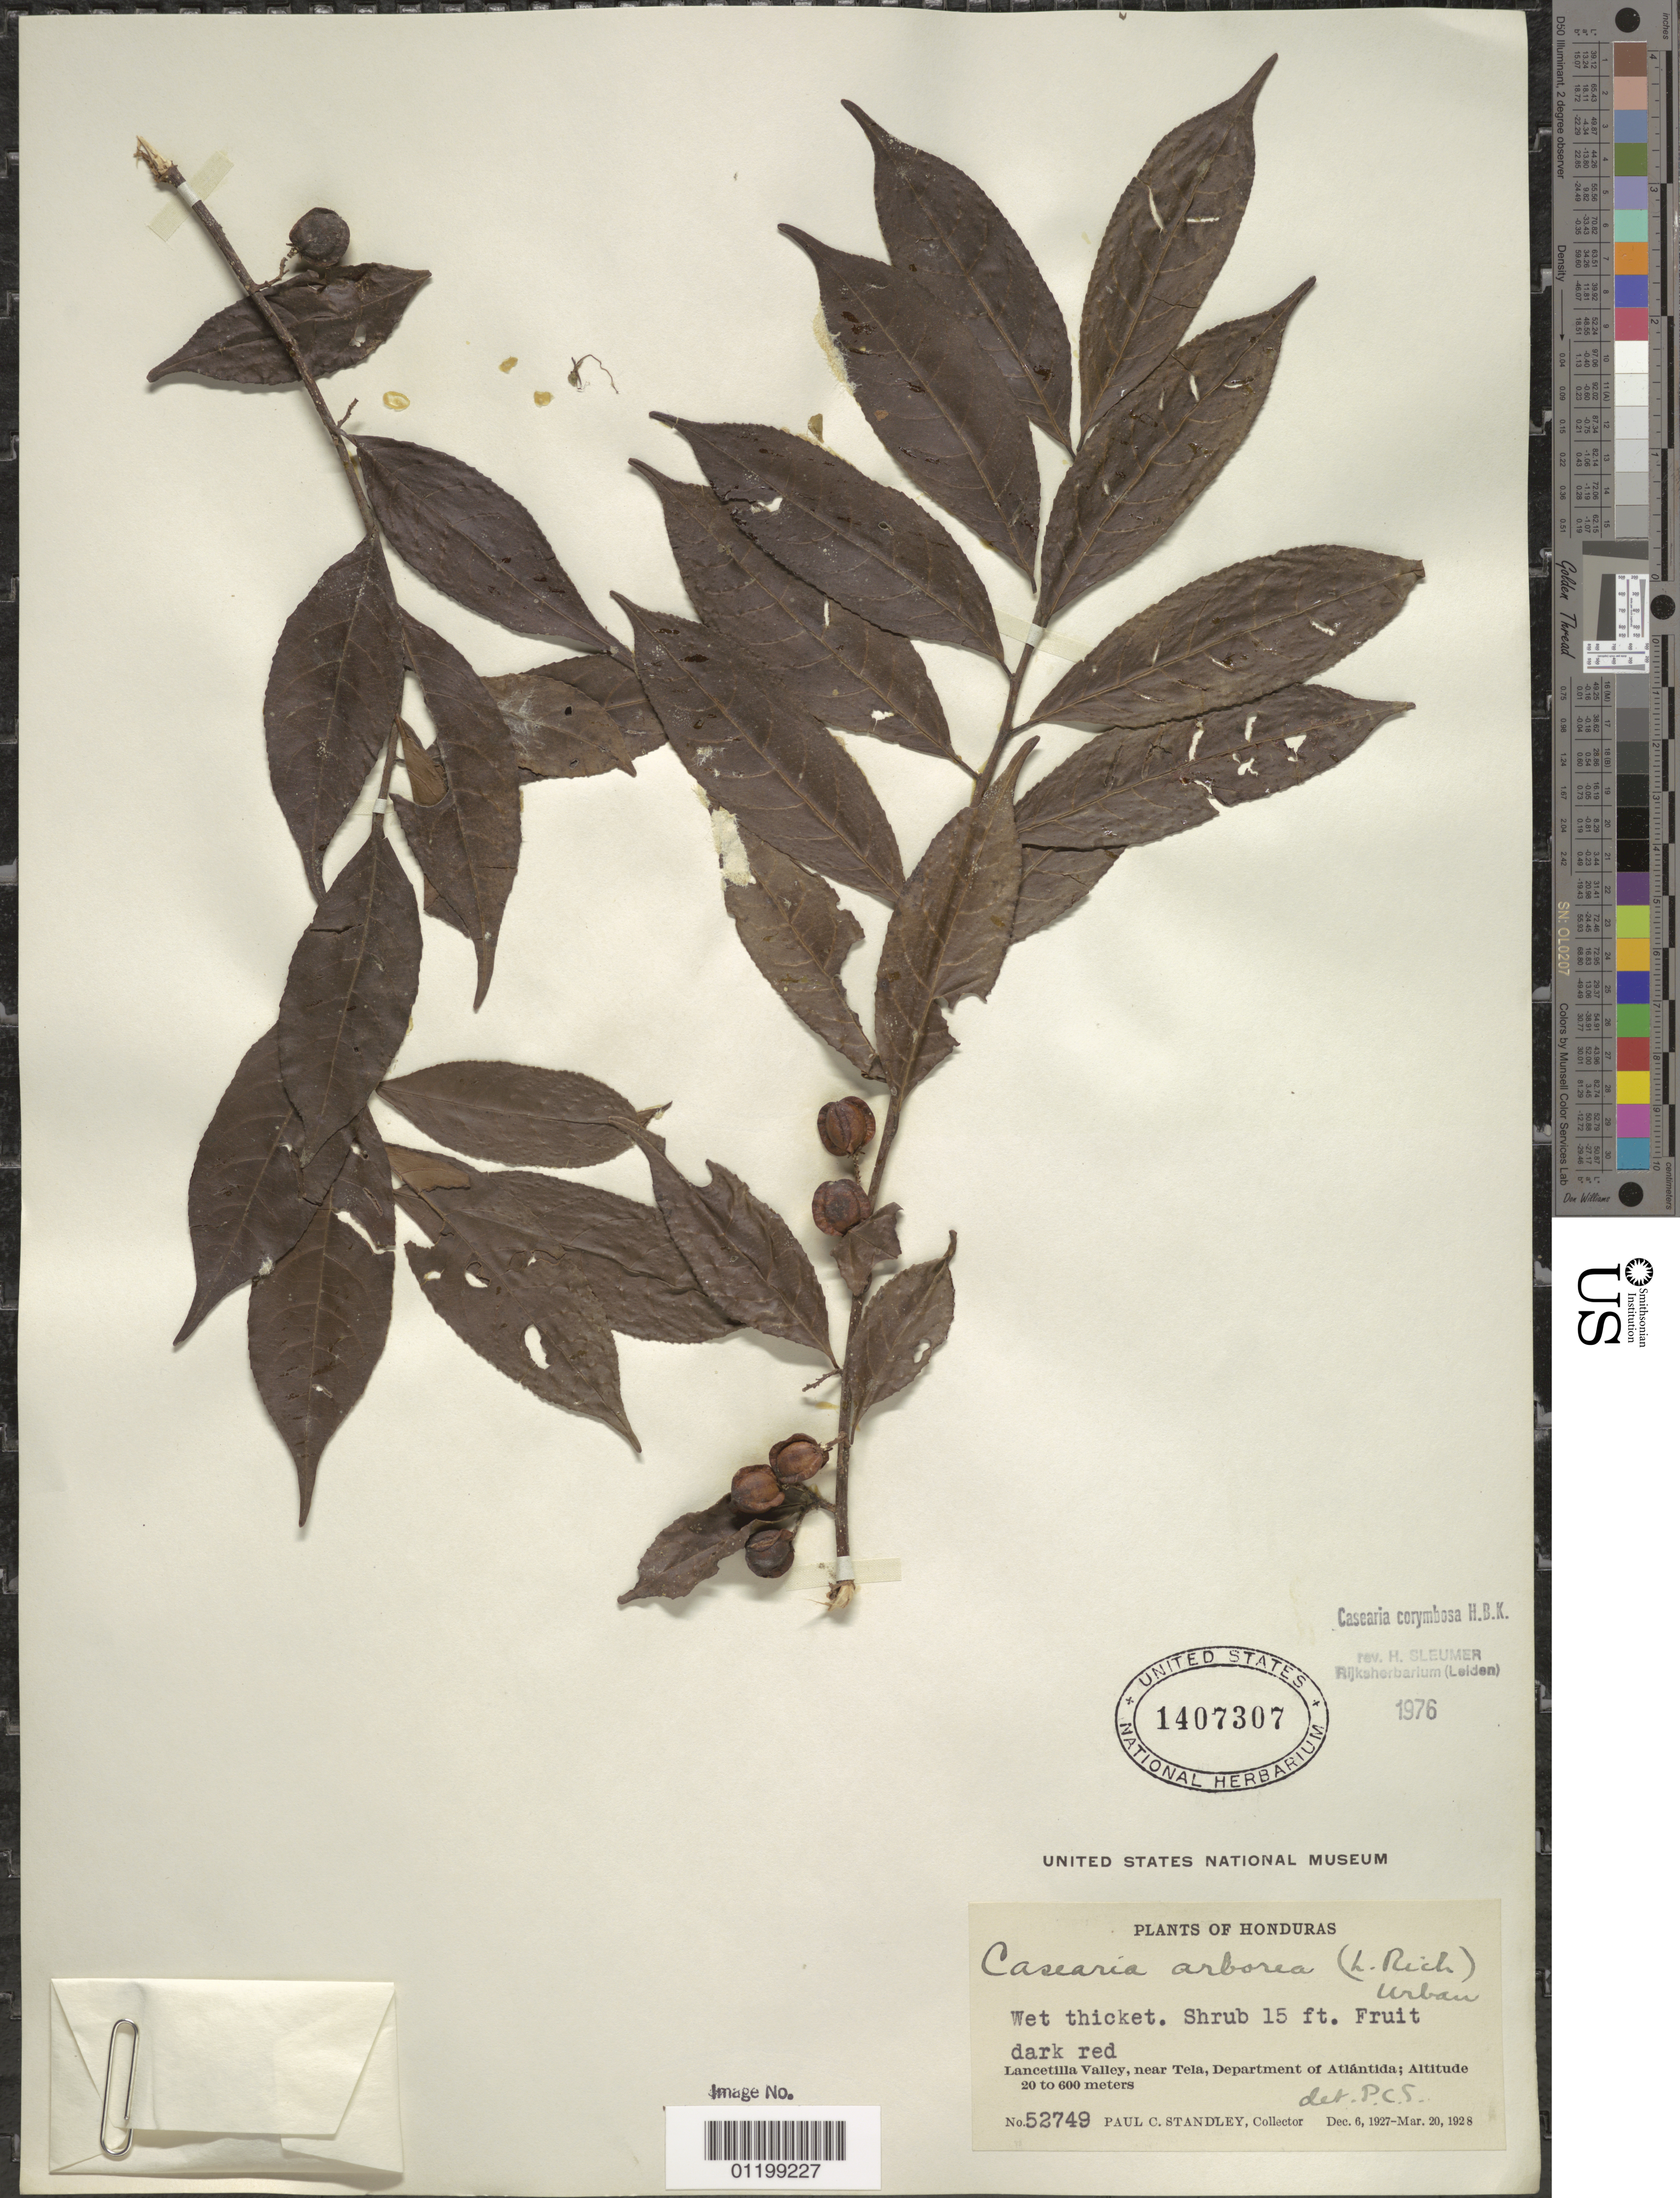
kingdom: Plantae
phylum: Tracheophyta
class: Magnoliopsida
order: Malpighiales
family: Salicaceae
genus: Casearia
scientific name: Casearia corymbosa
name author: Kunth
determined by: Sleumer, H. O.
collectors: P. C. Standley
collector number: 52749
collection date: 1927-12-06/1928-03-20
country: Honduras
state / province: Atlántida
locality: Lancetilla Valley, near Tela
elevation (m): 20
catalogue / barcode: US 1407307